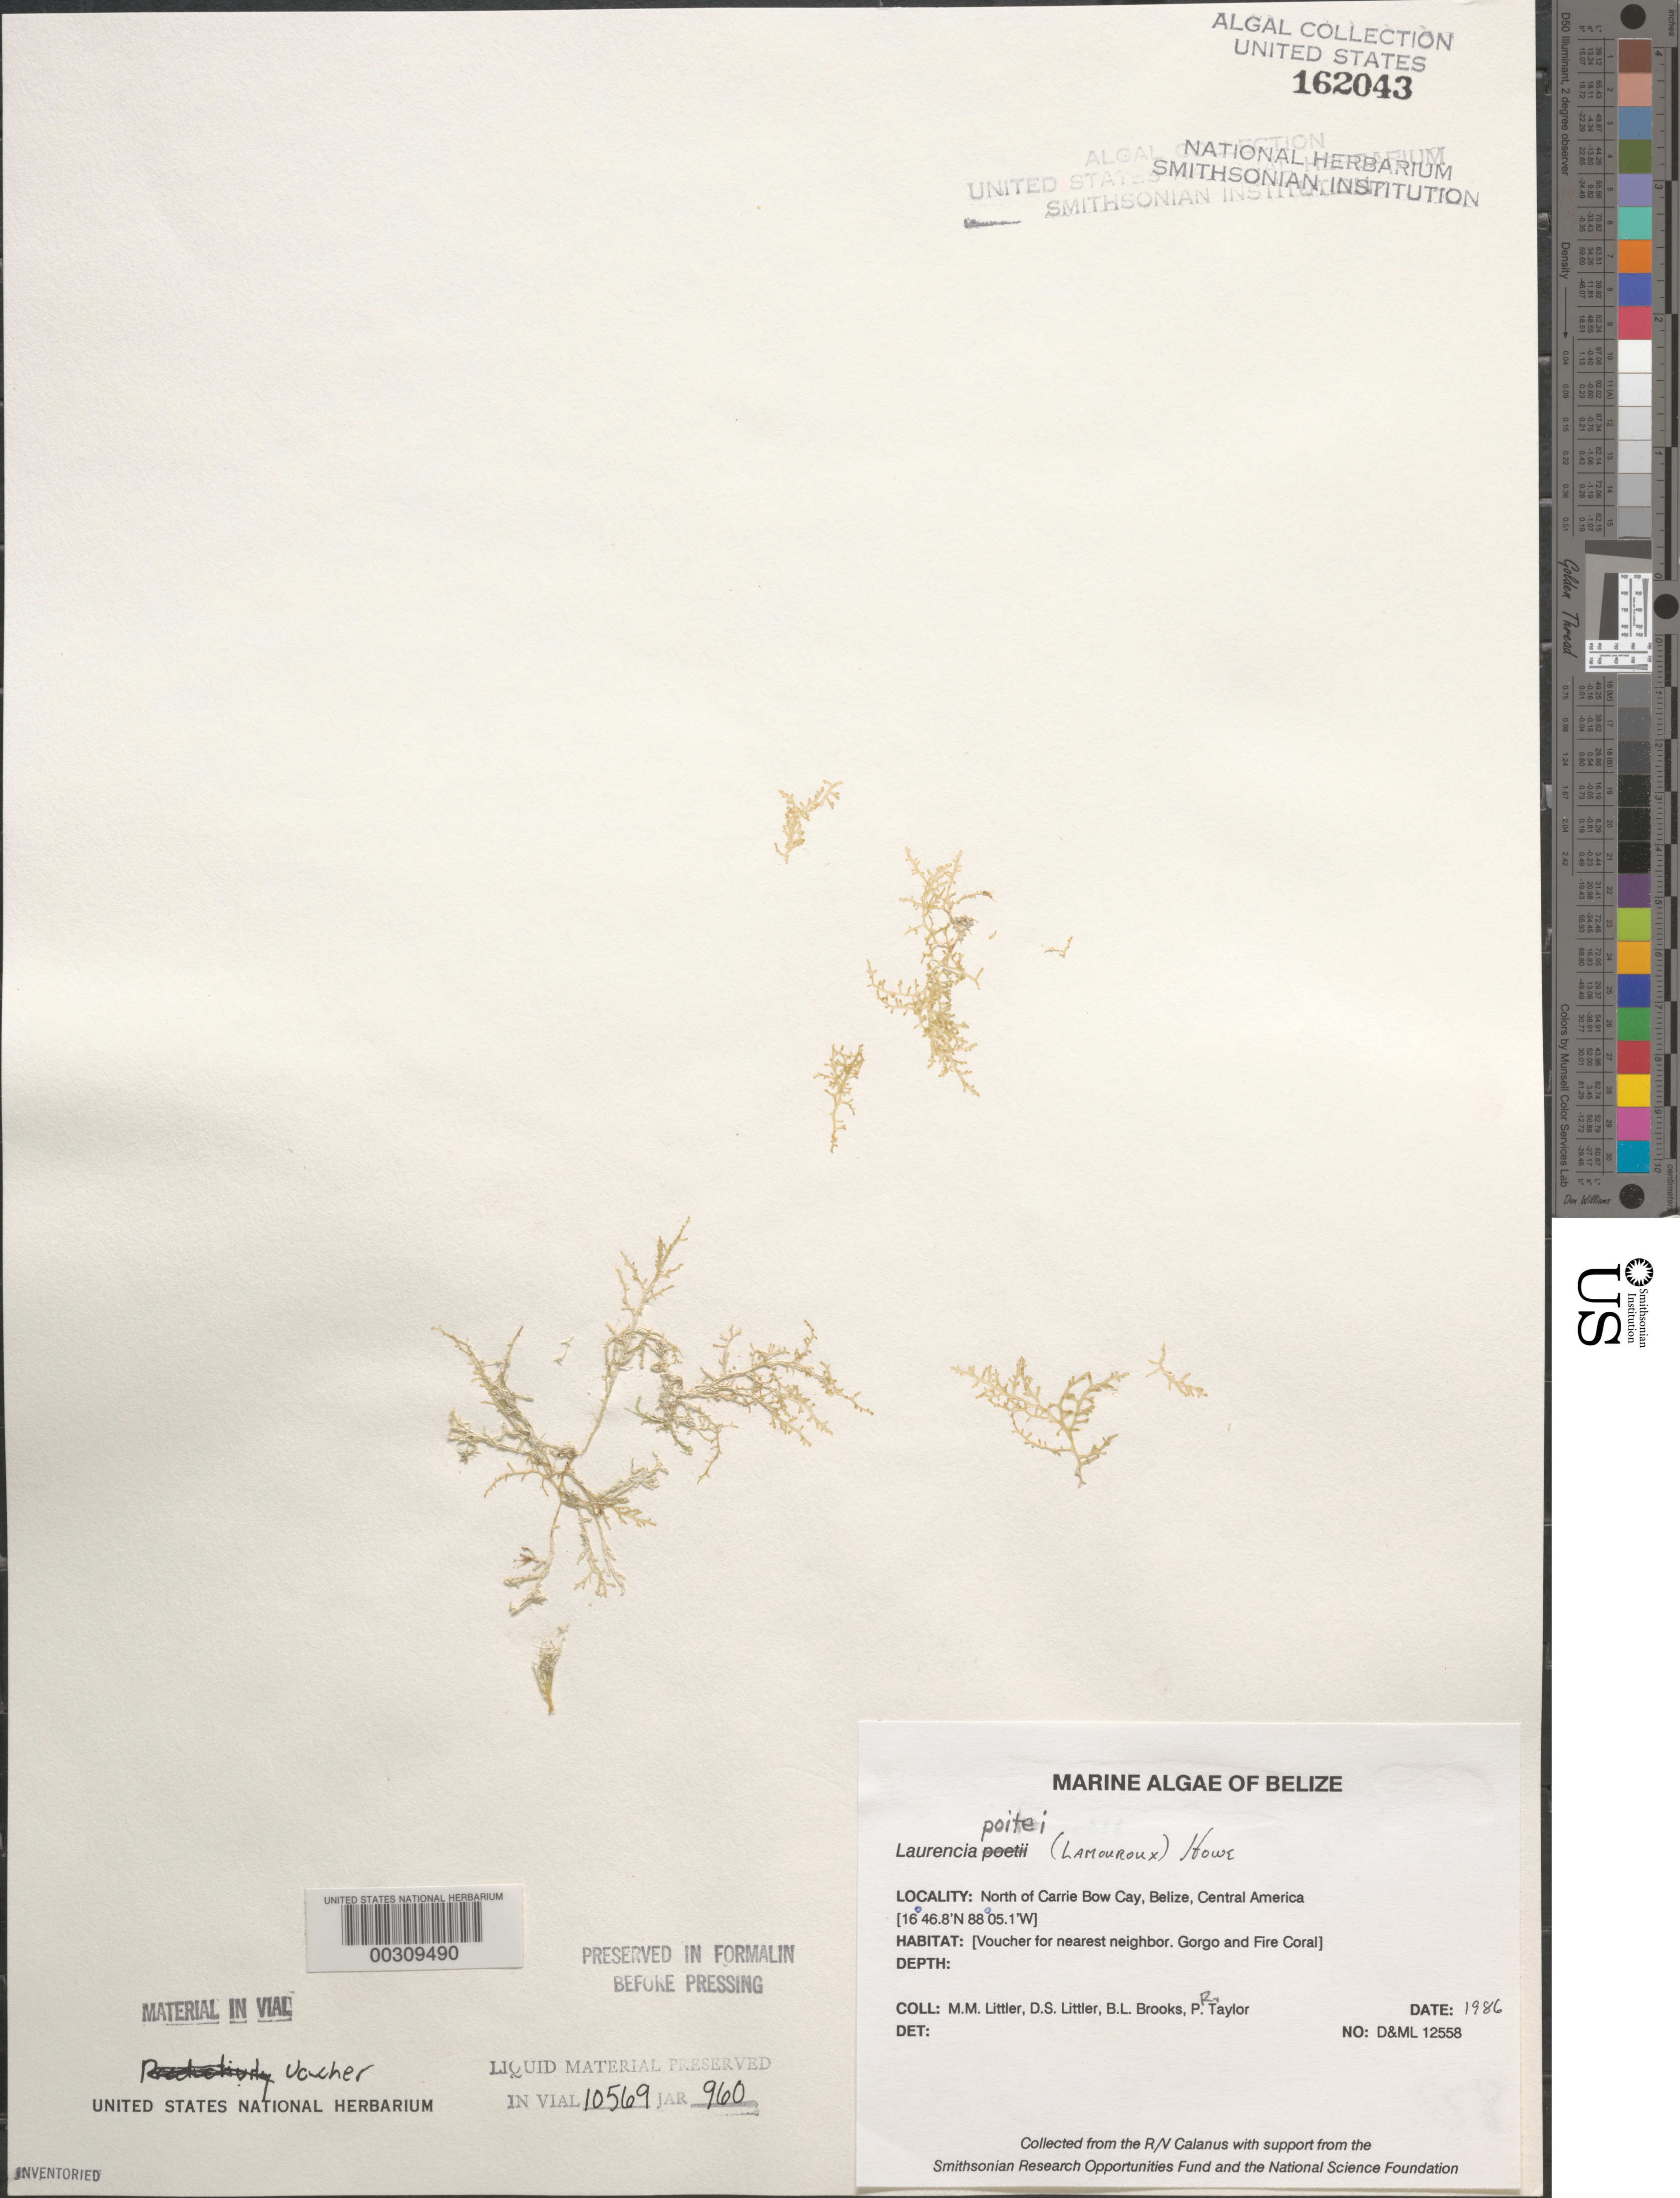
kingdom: Plantae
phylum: Rhodophyta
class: Florideophyceae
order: Ceramiales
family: Rhodomelaceae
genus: Yuzurua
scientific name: Yuzurua poiteaui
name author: (J.V.Lamouroux) Martin-Lescanne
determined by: Brooks, B. L., (BOT), Smithsonian Institution - National Museum of Natural History (UNITED STATES)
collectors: M. M. Littler, D. S. Littler, B. Brooks & P. R. Taylor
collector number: D&ML 12558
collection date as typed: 1986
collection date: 1986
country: Belize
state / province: Stann Creek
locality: North of Carrie Bow Cay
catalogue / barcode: US 162043